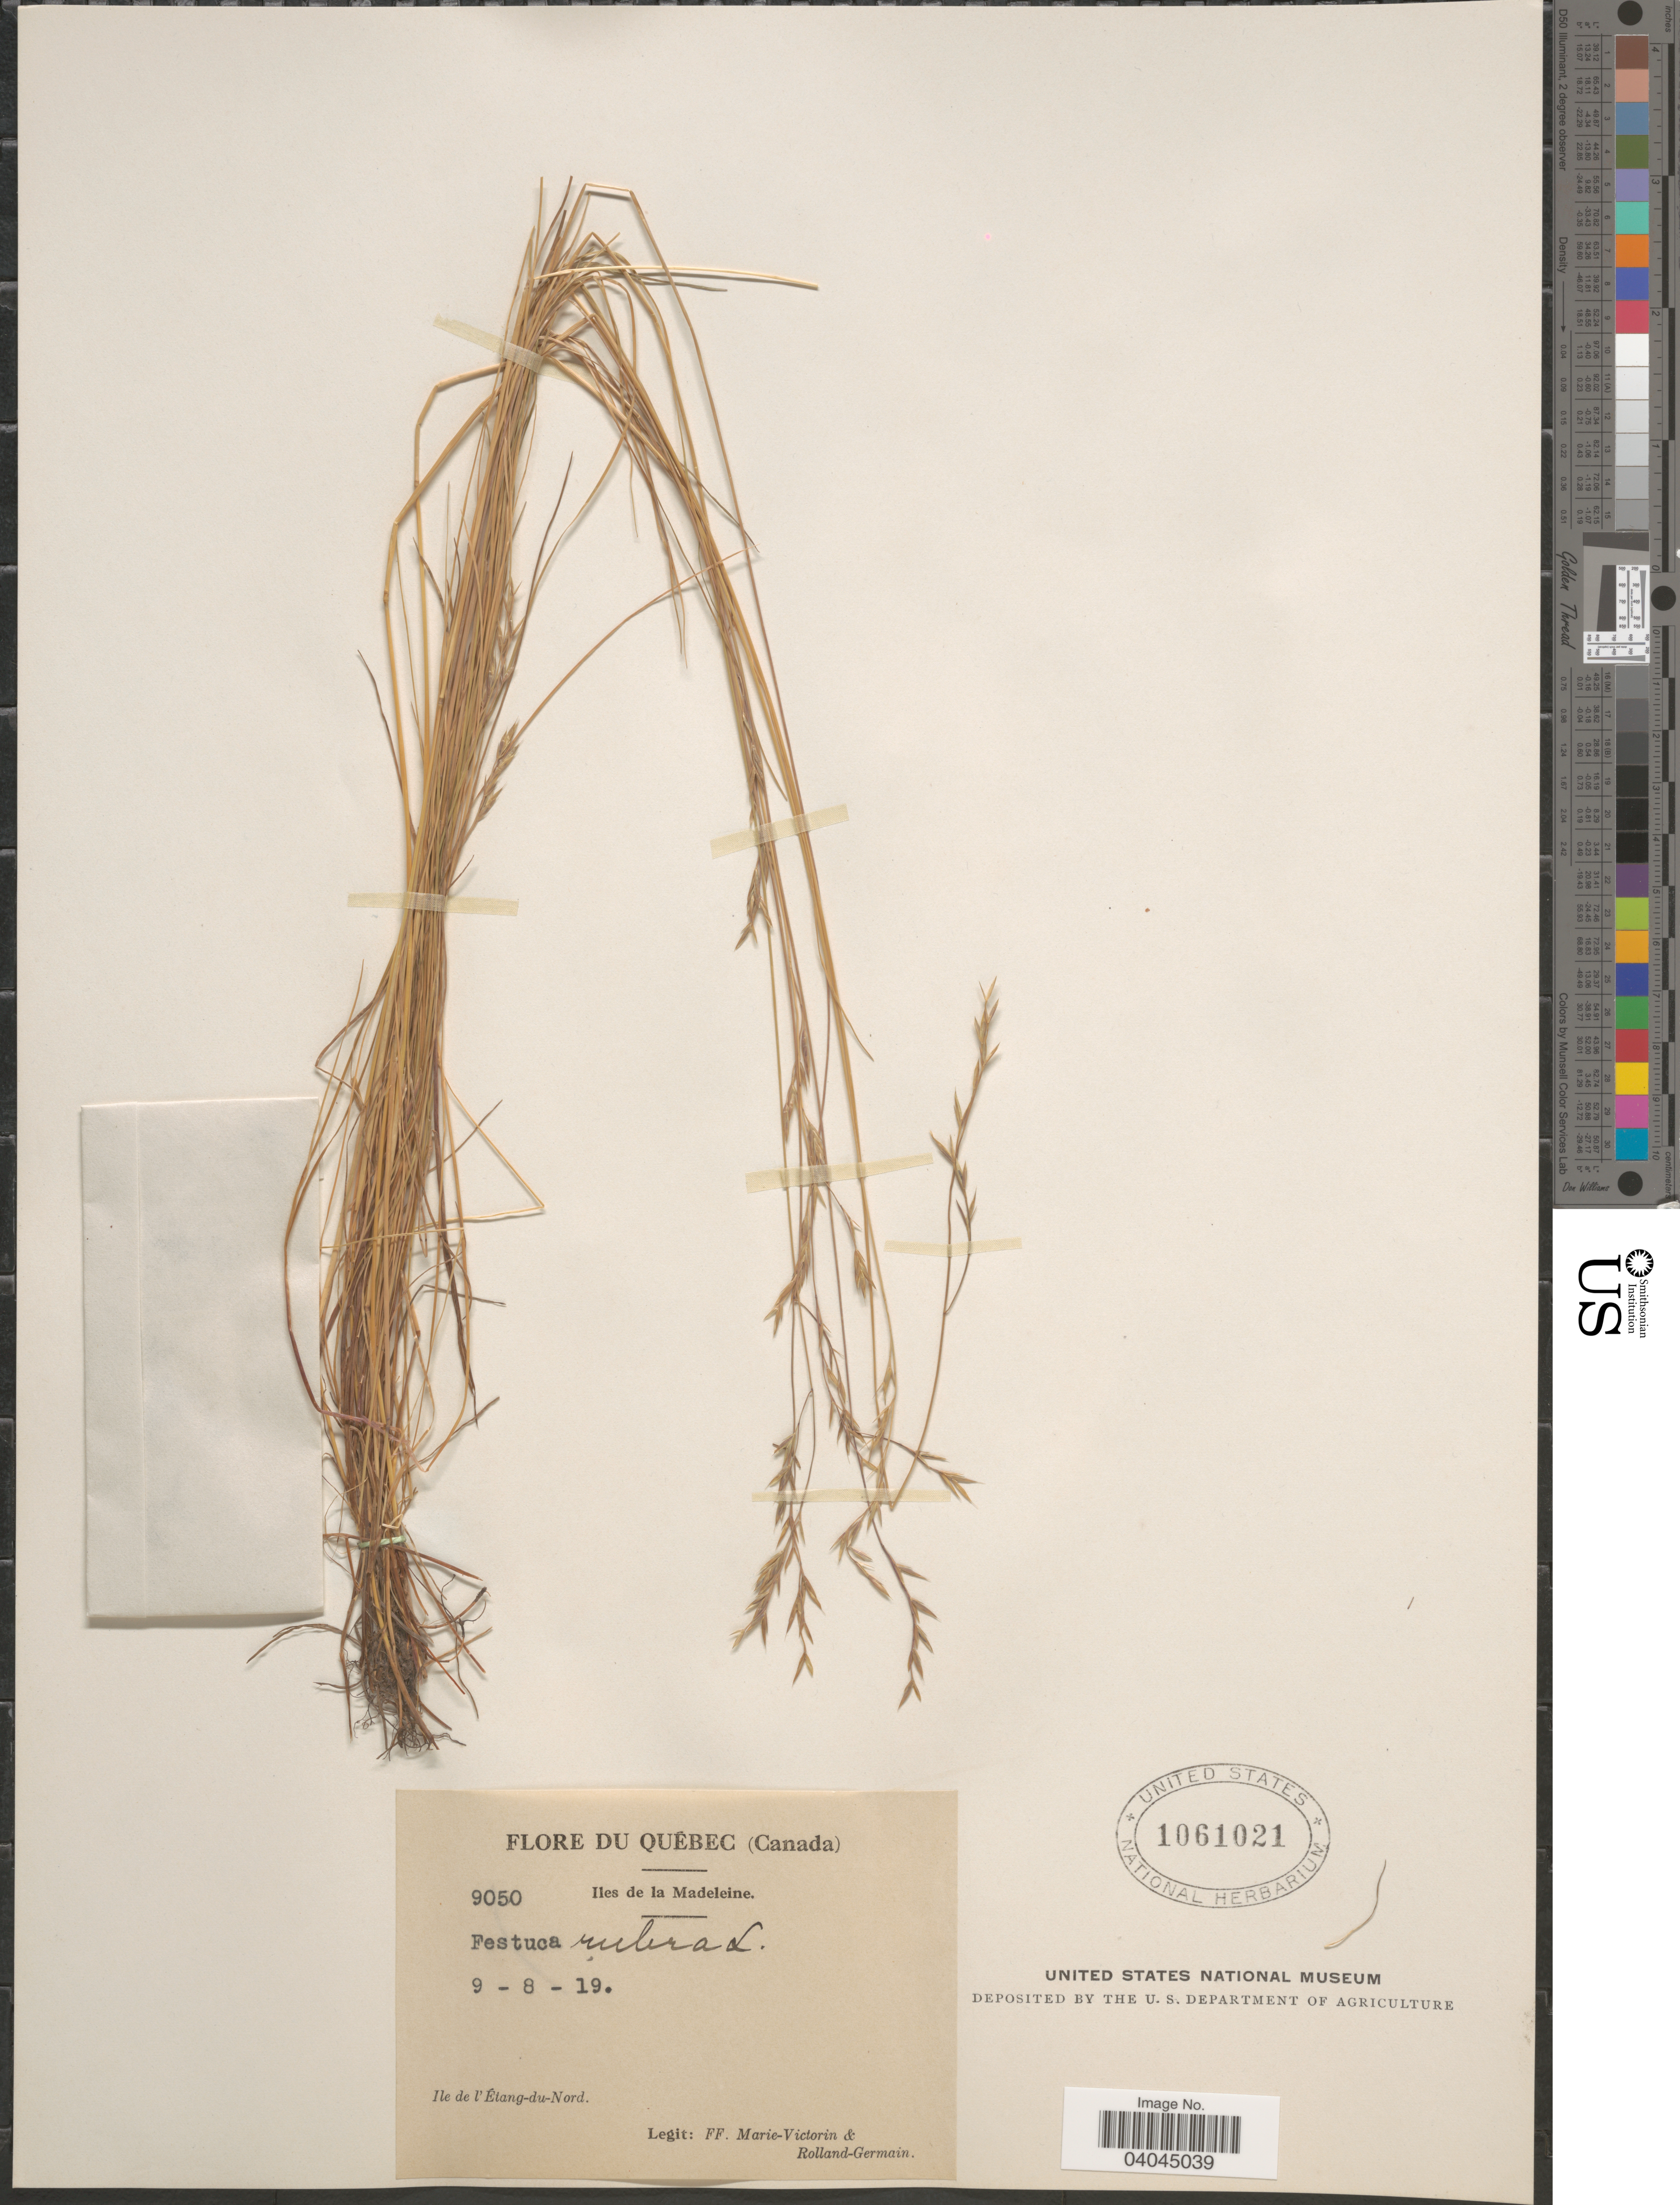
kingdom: Plantae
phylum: Tracheophyta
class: Liliopsida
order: Poales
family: Poaceae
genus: Festuca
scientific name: Festuca rubra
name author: L.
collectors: F. Marie-Victorin & Rolland-Germain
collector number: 9050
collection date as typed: Transcribed d/m/y: 9/8/19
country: Canada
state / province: Quebec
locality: Iles de la Madeleine. Ile de l'Étang-du-Nord.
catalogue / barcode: US 1061021